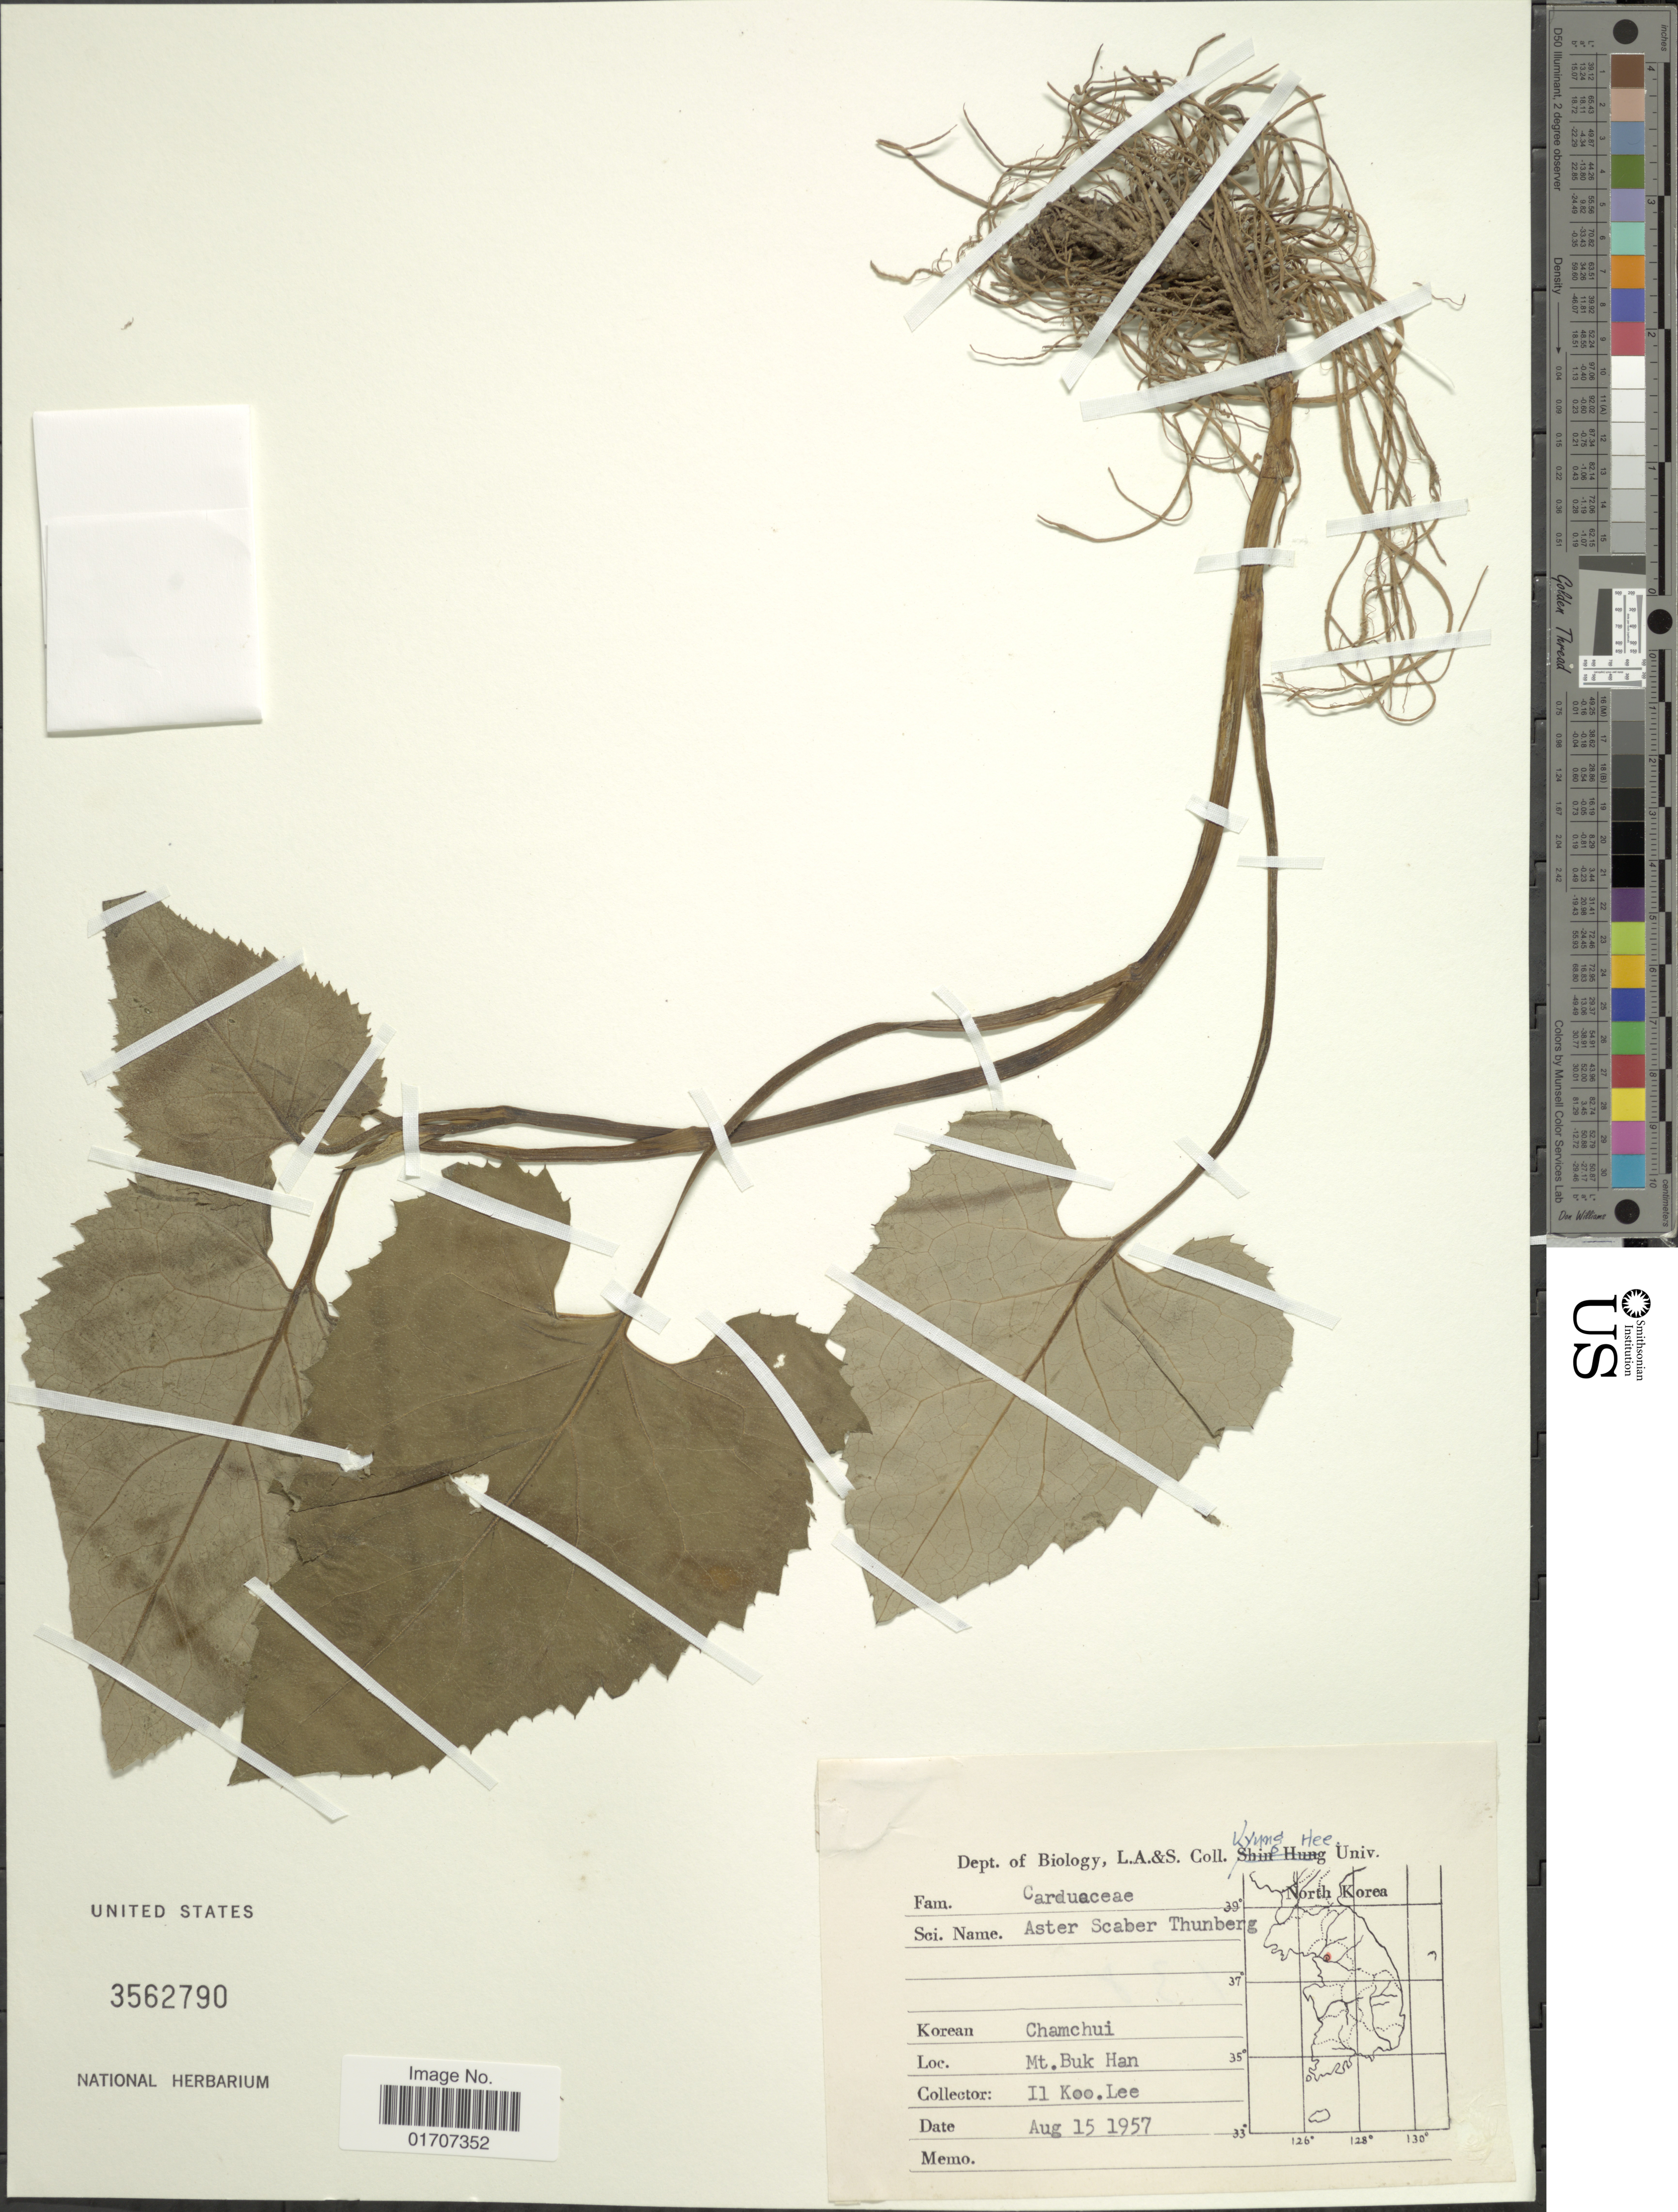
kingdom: Plantae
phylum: Tracheophyta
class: Magnoliopsida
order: Asterales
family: Asteraceae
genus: Doellingeria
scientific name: Doellingeria scabra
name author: (Thunb.) Nees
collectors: I. Lee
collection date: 1957-08-15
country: South Korea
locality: Mt. Buk Han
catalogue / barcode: US 3562790